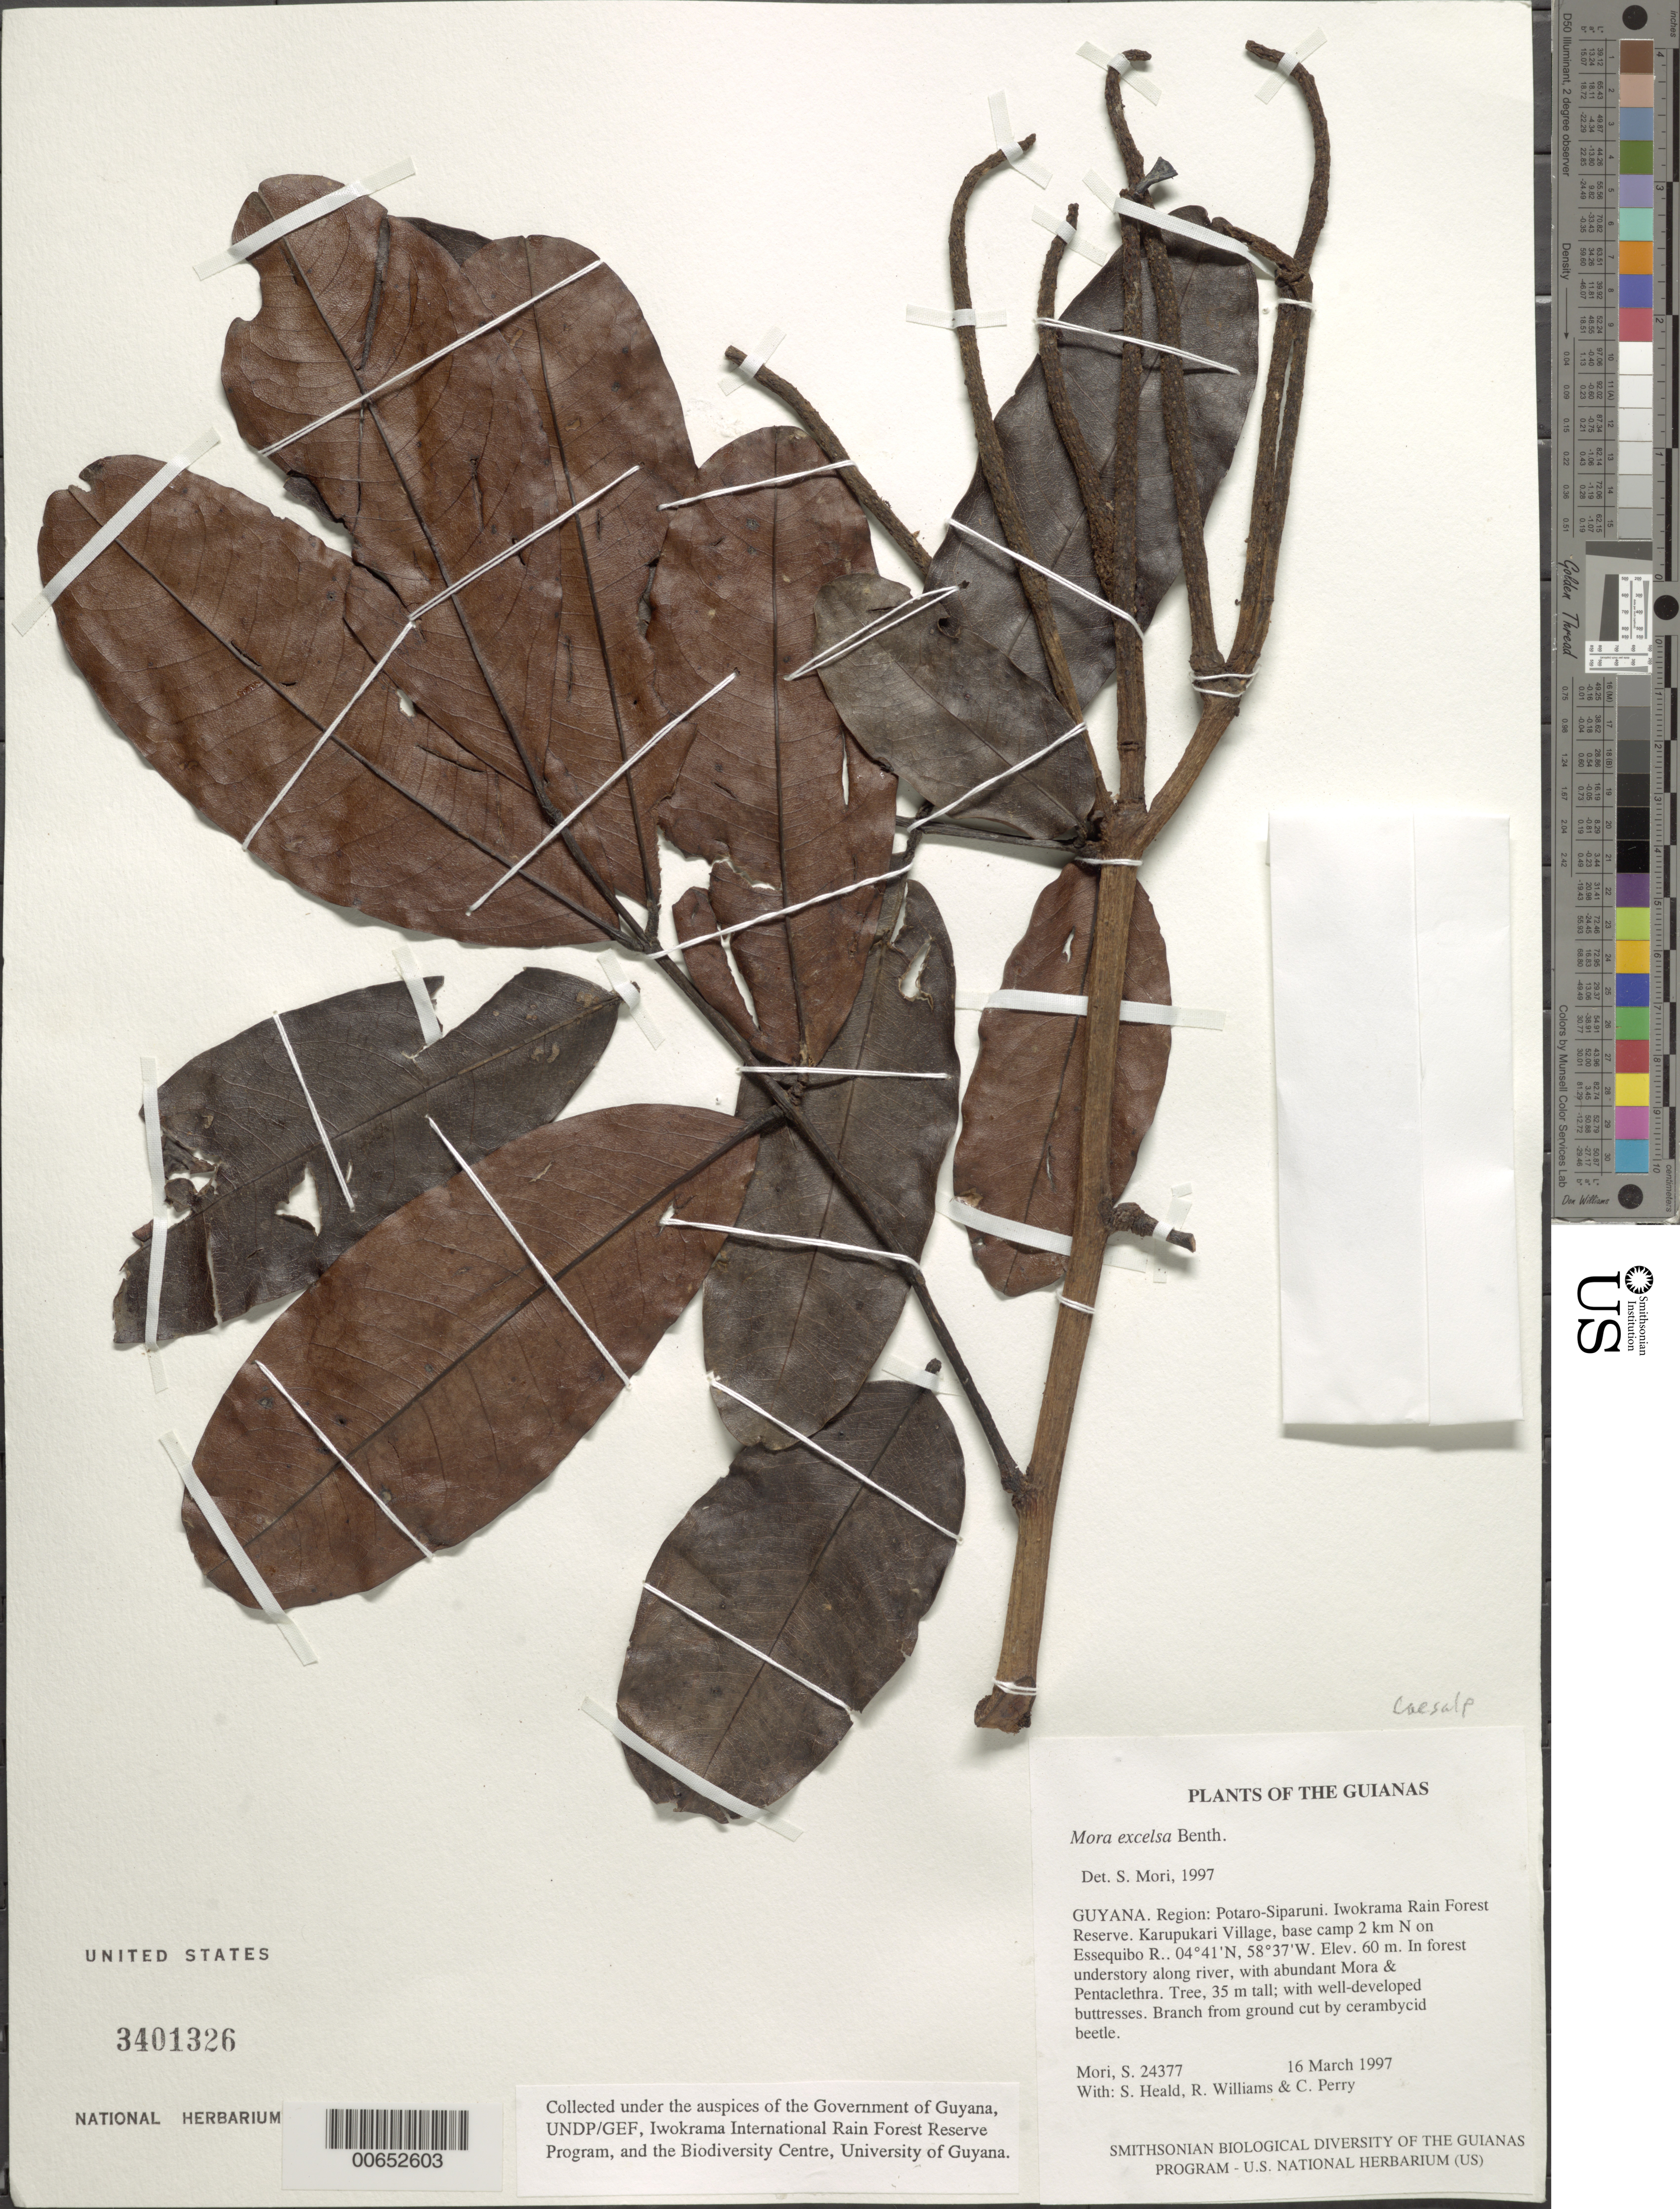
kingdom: Plantae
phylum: Tracheophyta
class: Magnoliopsida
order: Fabales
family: Fabaceae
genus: Mora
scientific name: Mora excelsa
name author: Benth.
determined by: Mori, Scott A.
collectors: S. Mori, S. Heald, R. Williams & C. Perry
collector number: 24377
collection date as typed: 16 March 1997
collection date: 1997-03-16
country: Guyana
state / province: Potaro-Siparuni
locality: Iwokrama Rain Forest Reserve. Karupukari Village, base camp 2 km N on Essequibo R.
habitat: In forest understory along river, with abundant Mora & Pentaclethra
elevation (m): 60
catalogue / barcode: US 3401326